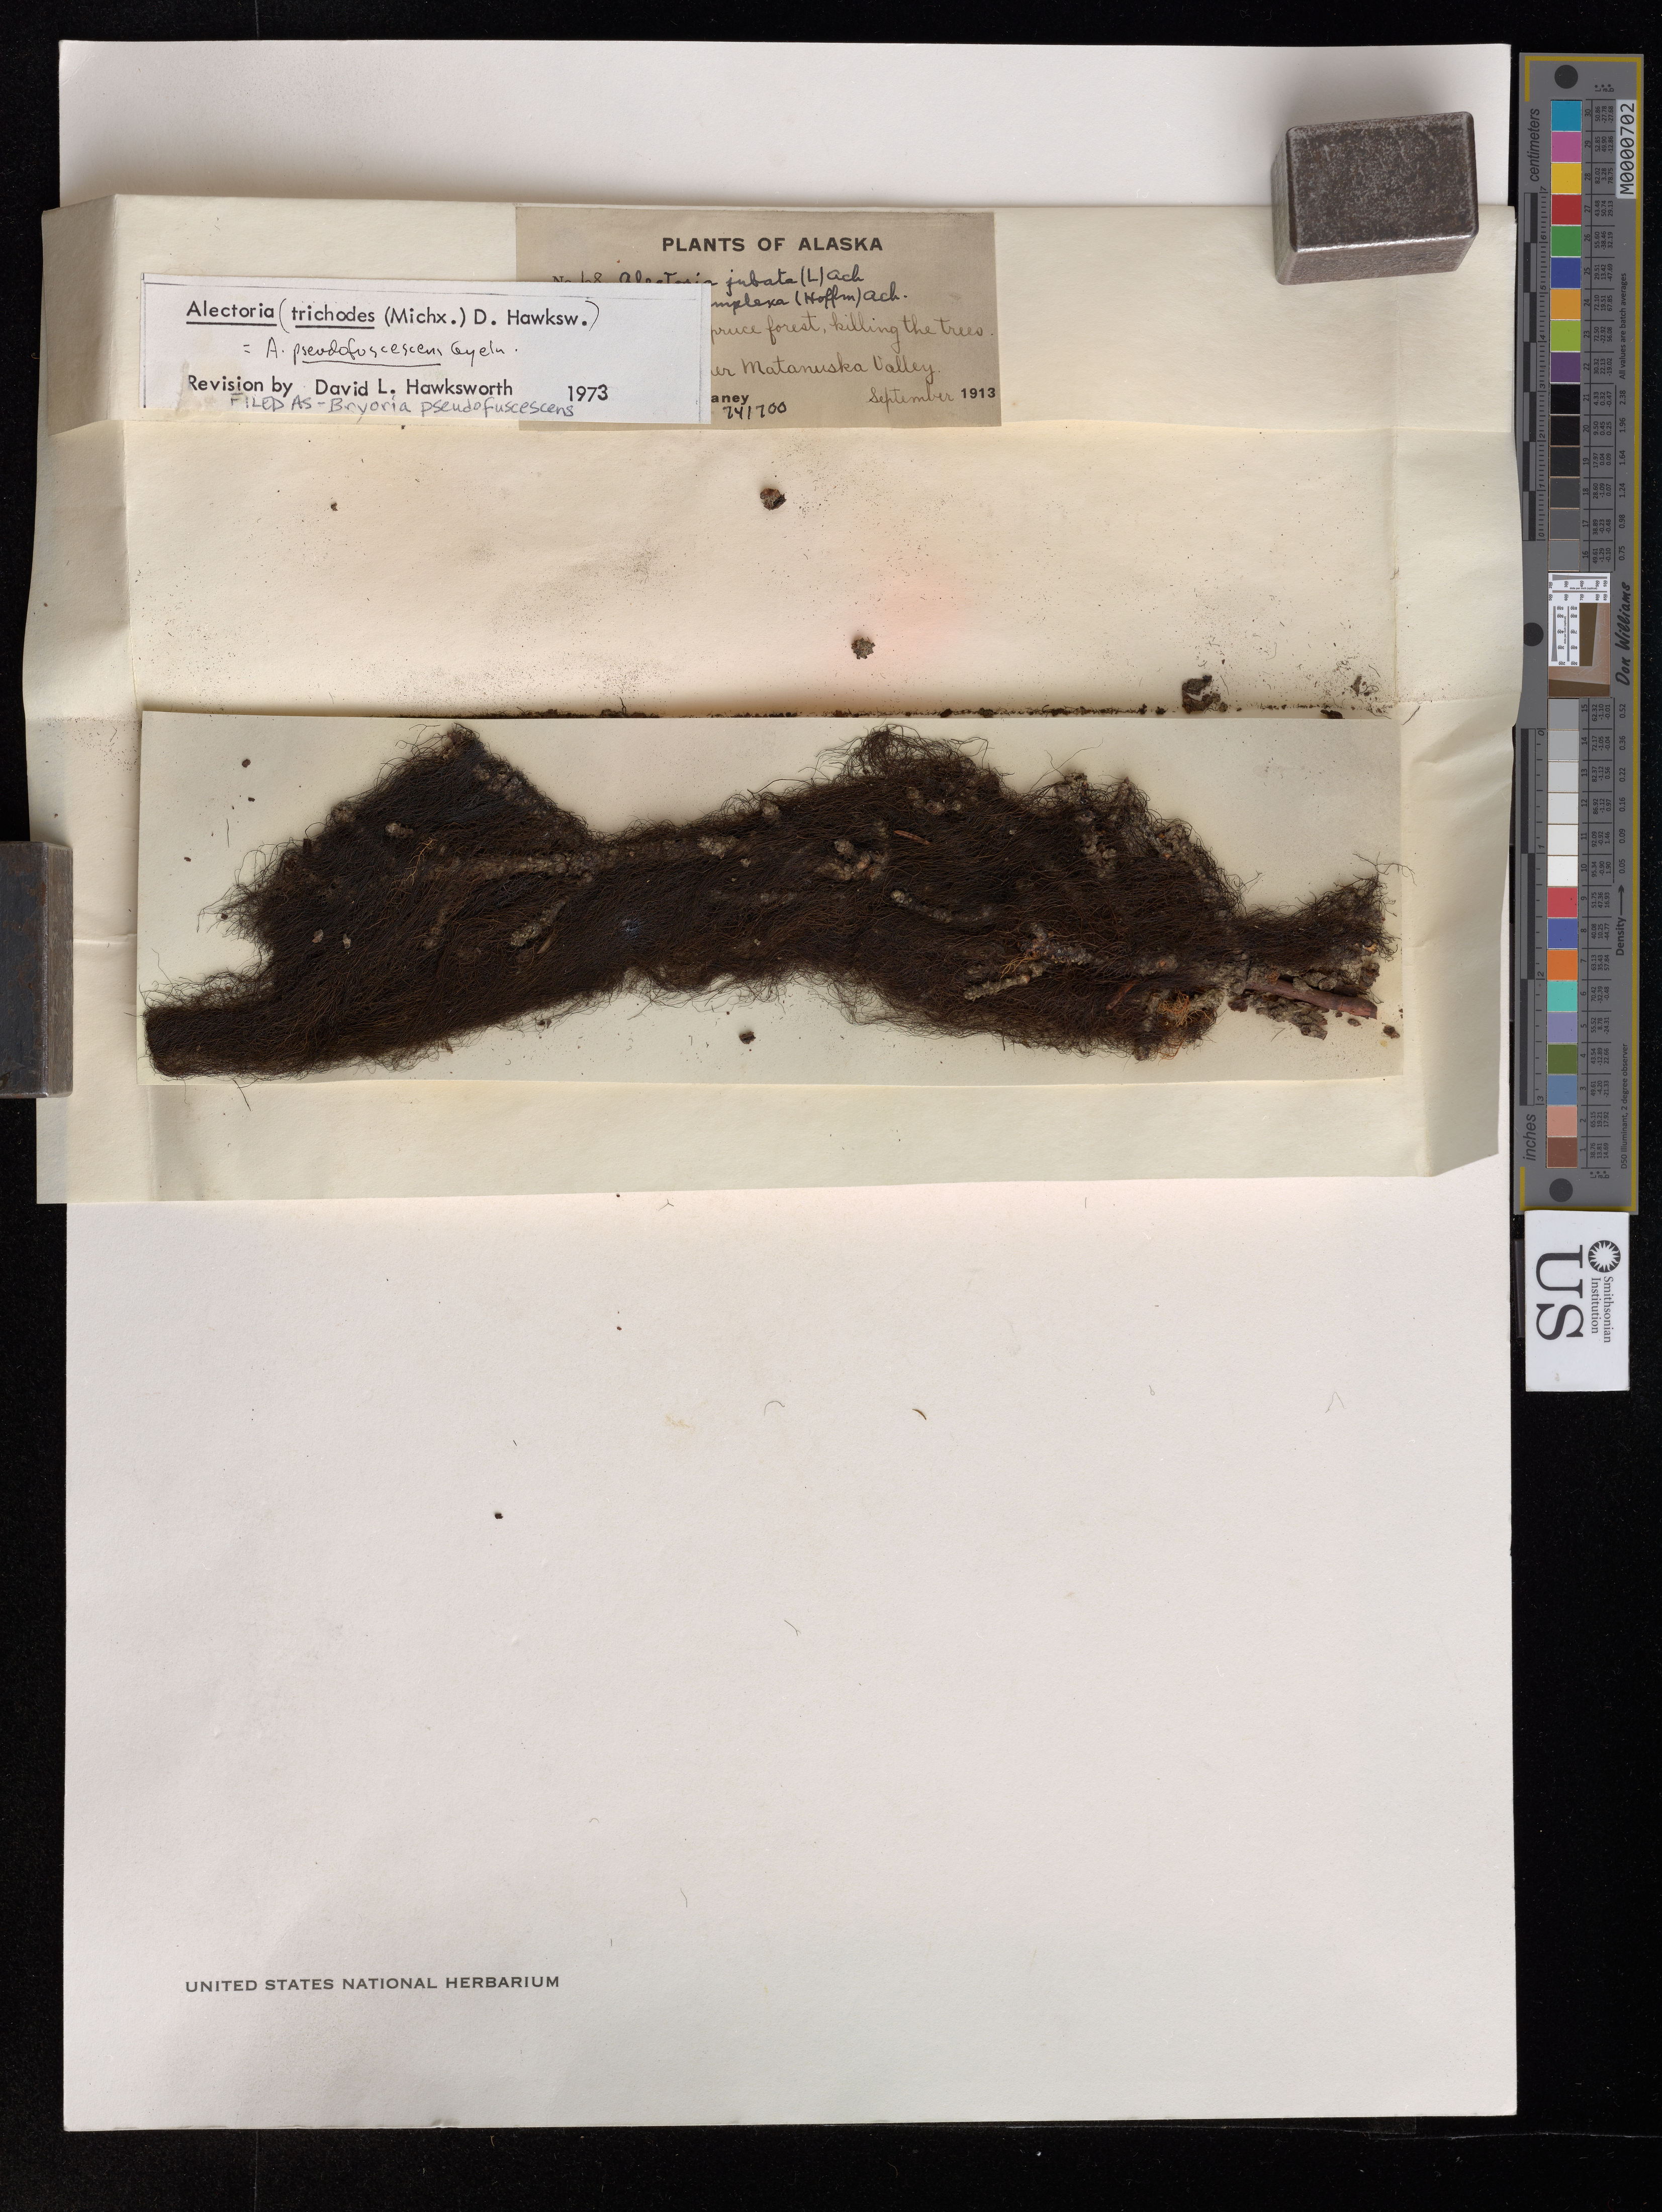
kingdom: Fungi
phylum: Ascomycota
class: Lecanoromycetes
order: Lecanorales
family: Parmeliaceae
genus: Bryoria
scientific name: Bryoria pseudofuscescens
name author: (Gyeln.) Brodo & D. Hawksw.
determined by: Hawksworth, D. L.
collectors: R. Chaney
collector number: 741700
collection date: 1913-09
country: United States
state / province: Alaska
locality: Upper Matanuska Valley